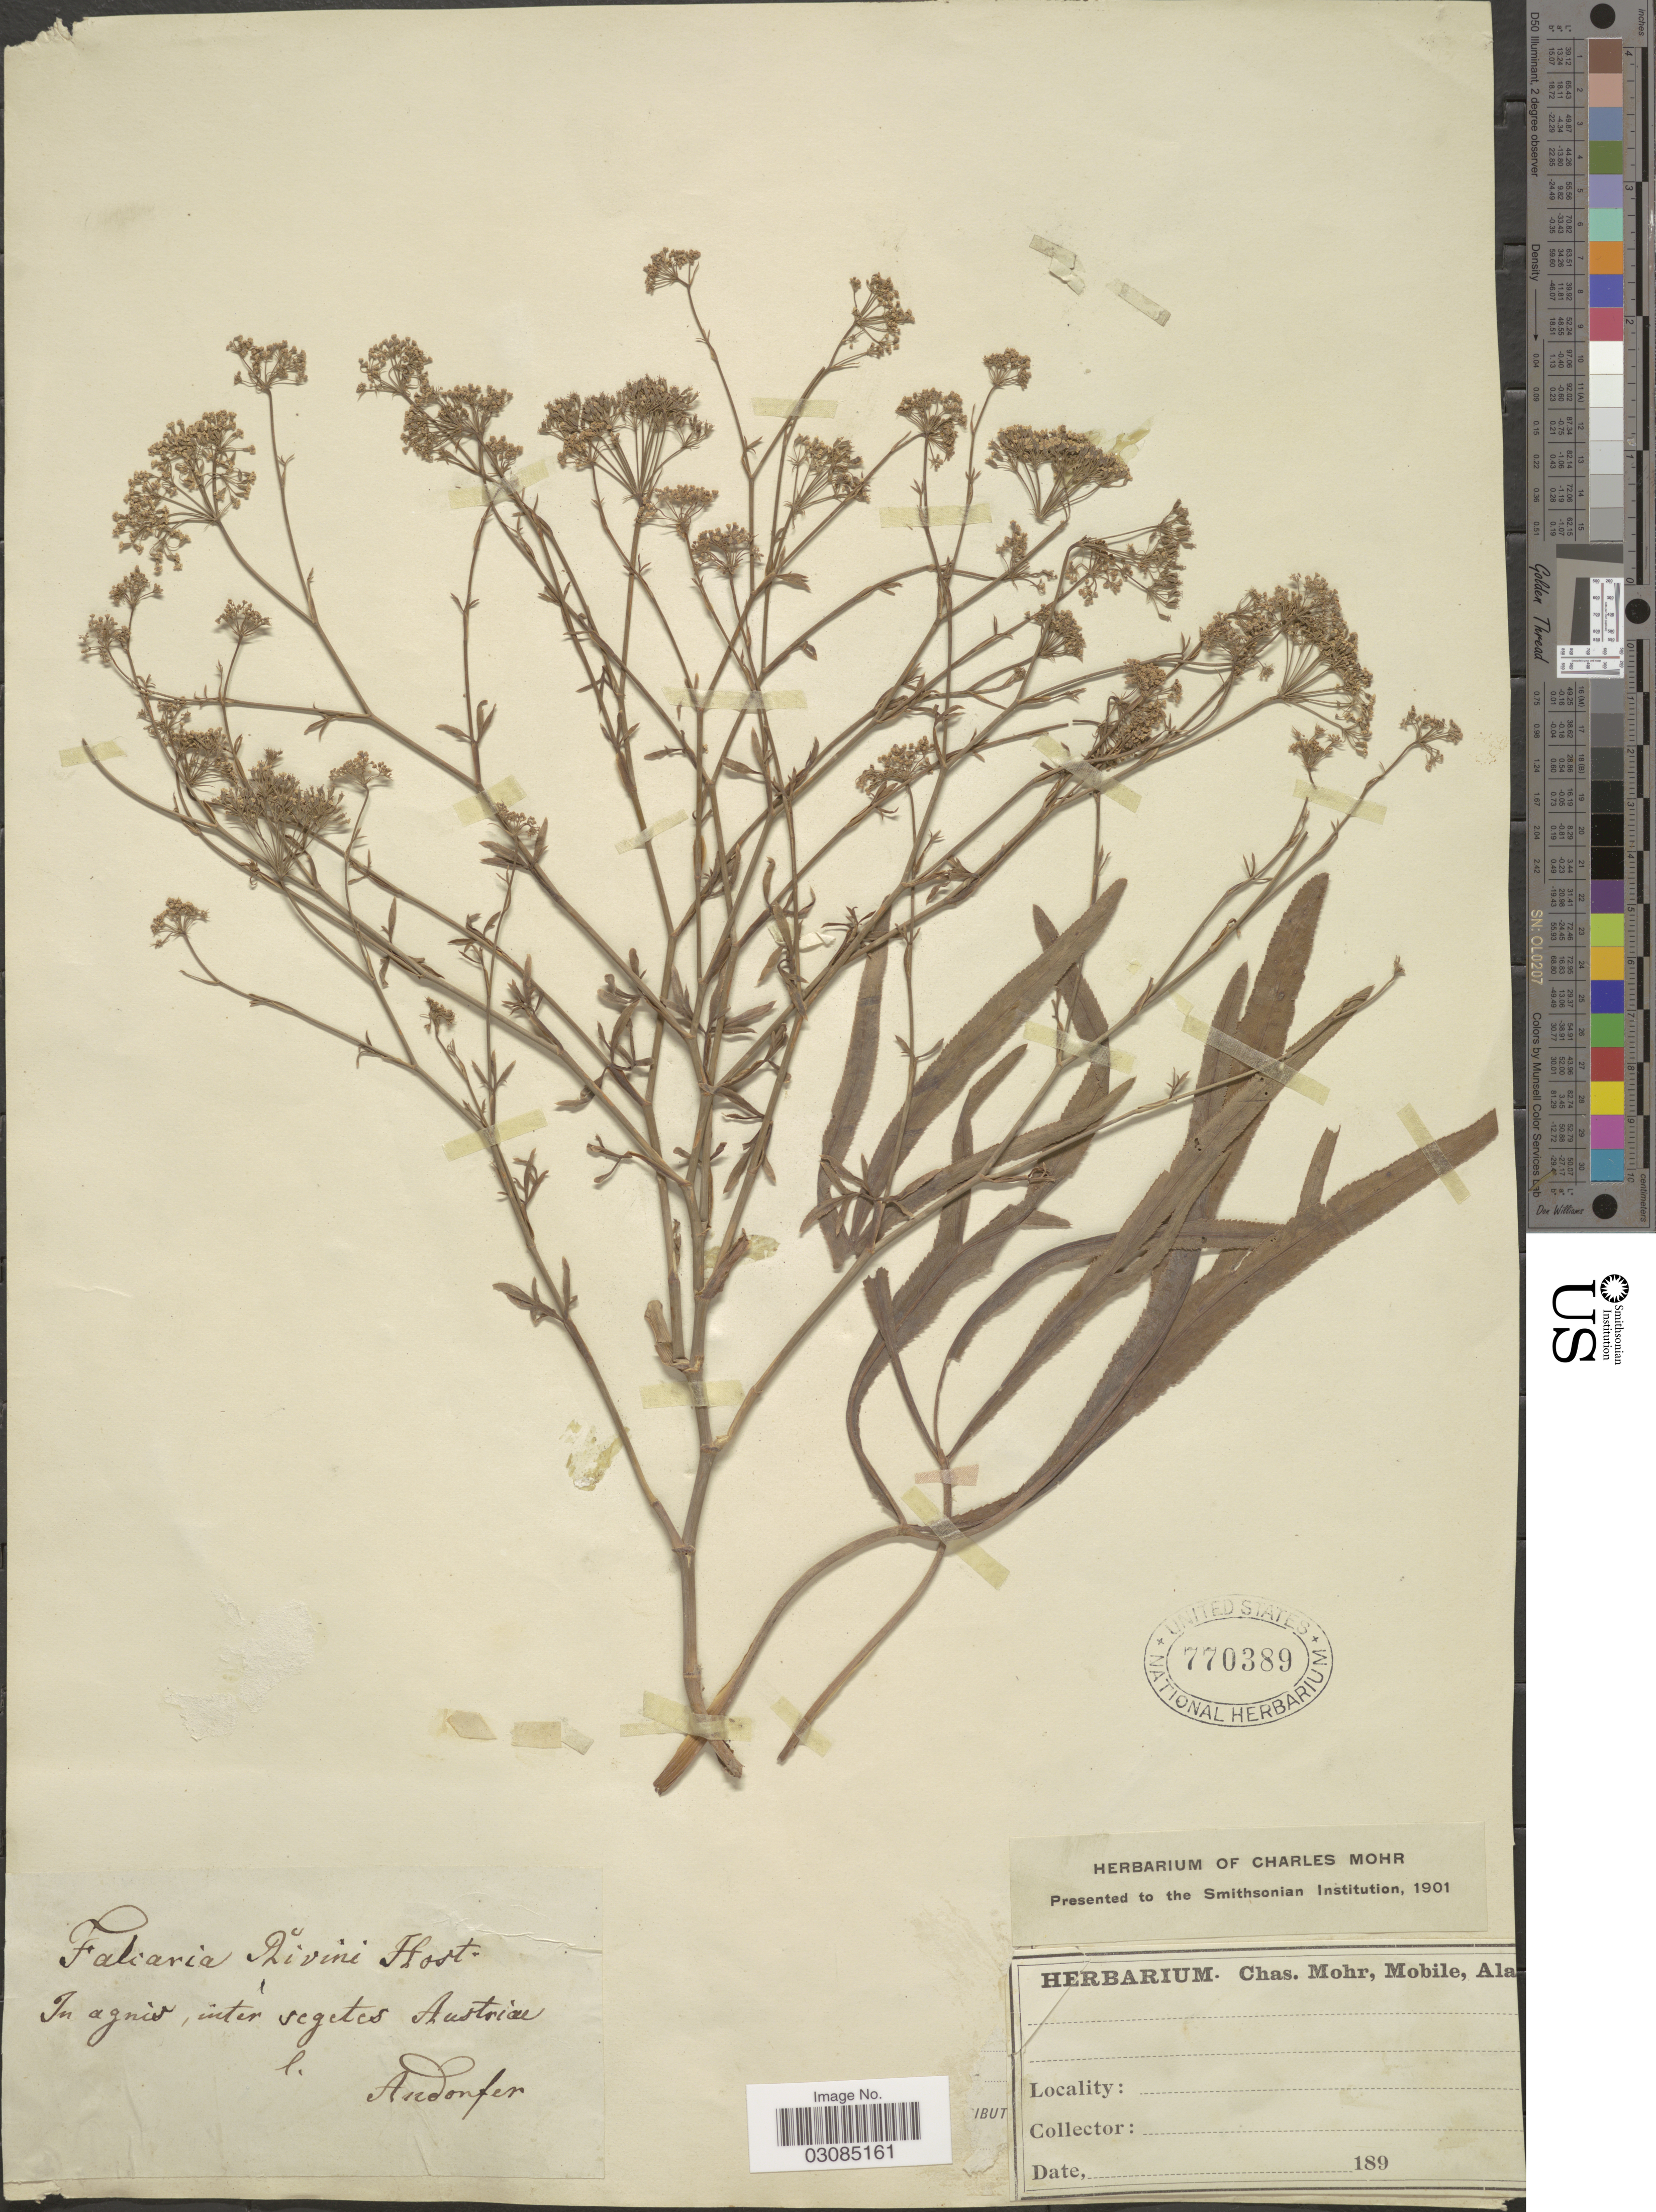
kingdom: Plantae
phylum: Tracheophyta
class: Magnoliopsida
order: Apiales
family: Apiaceae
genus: Falcaria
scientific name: Falcaria rivini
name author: Host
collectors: -. Andorfer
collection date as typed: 189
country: Austria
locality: In agnis, inter segetes Austria.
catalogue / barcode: US 770389